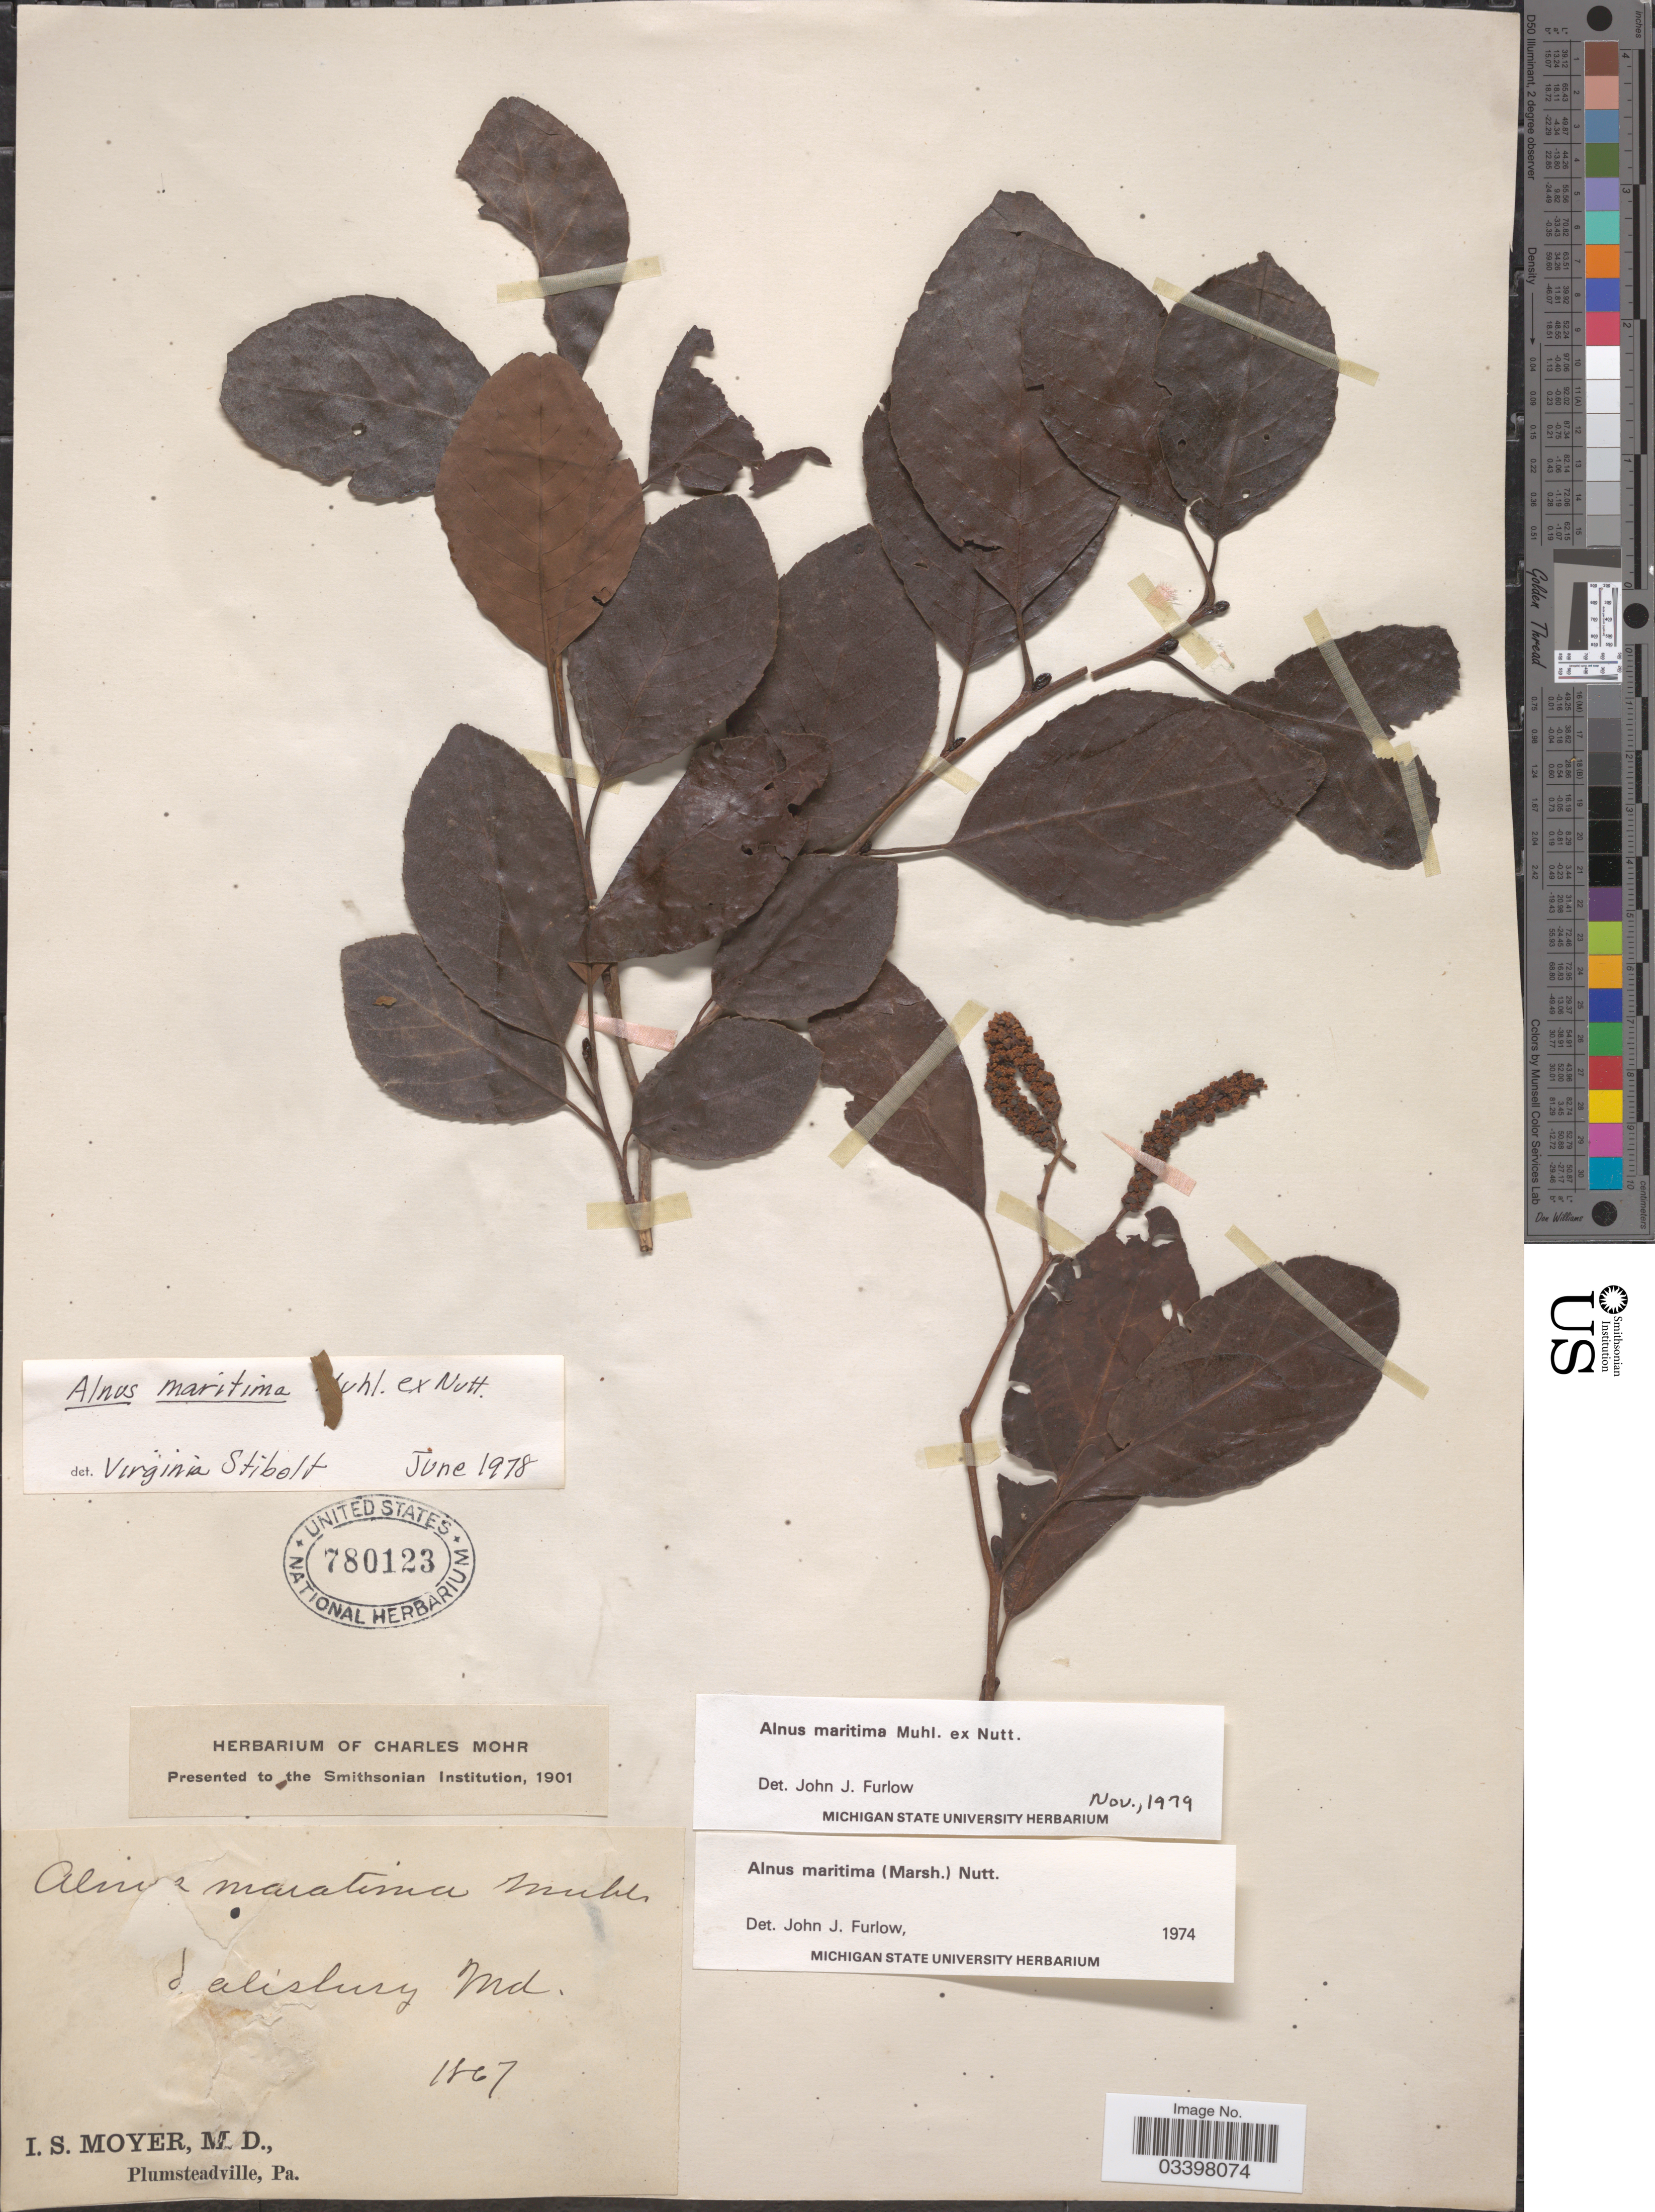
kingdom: Plantae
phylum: Tracheophyta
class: Magnoliopsida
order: Fagales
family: Betulaceae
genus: Alnus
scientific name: Alnus maritima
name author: (Marshall) Muhl. ex Nutt.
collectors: I. S. Moyer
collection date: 1867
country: United States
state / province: Maryland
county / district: Wicomico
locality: Salisbury.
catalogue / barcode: US 780123